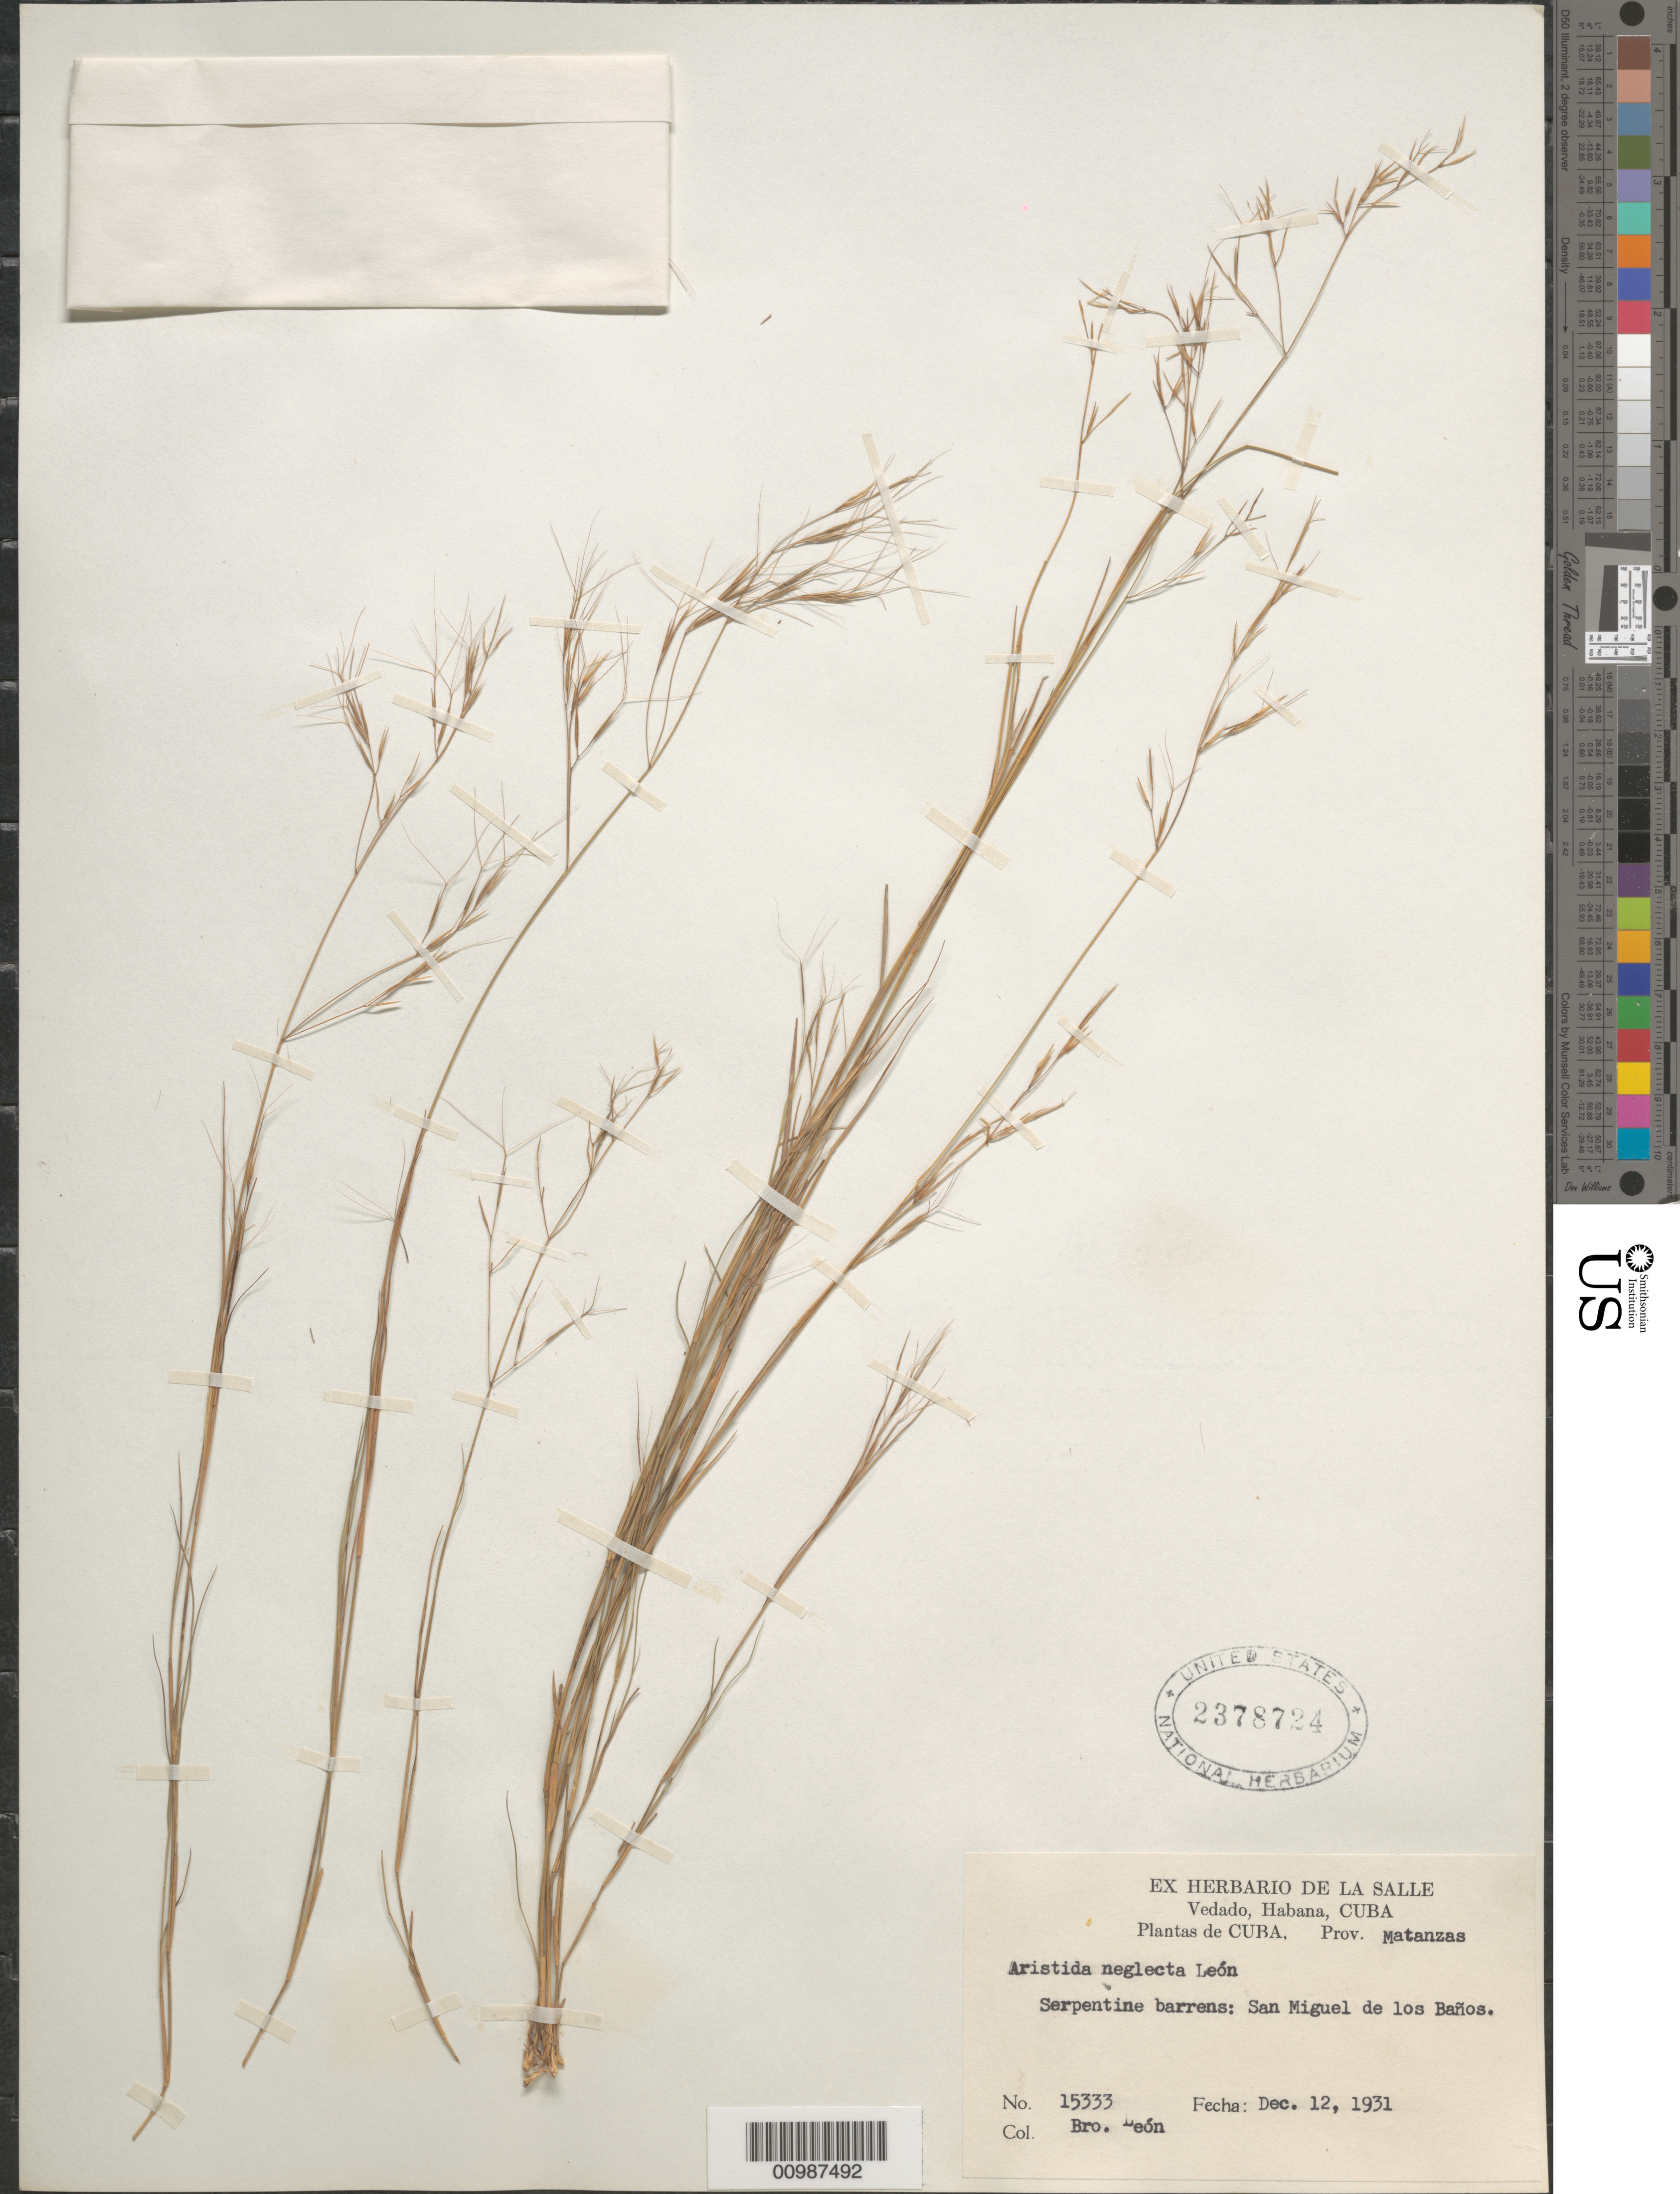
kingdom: Plantae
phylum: Tracheophyta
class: Liliopsida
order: Poales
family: Poaceae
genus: Aristida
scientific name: Aristida neglecta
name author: León ex Hitchc.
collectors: Bro. León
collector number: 15333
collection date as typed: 12 Dec 1931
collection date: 1931-12-12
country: Cuba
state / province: Matanzas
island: Cuba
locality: San Miguel de los Banos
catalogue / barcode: US 2378724